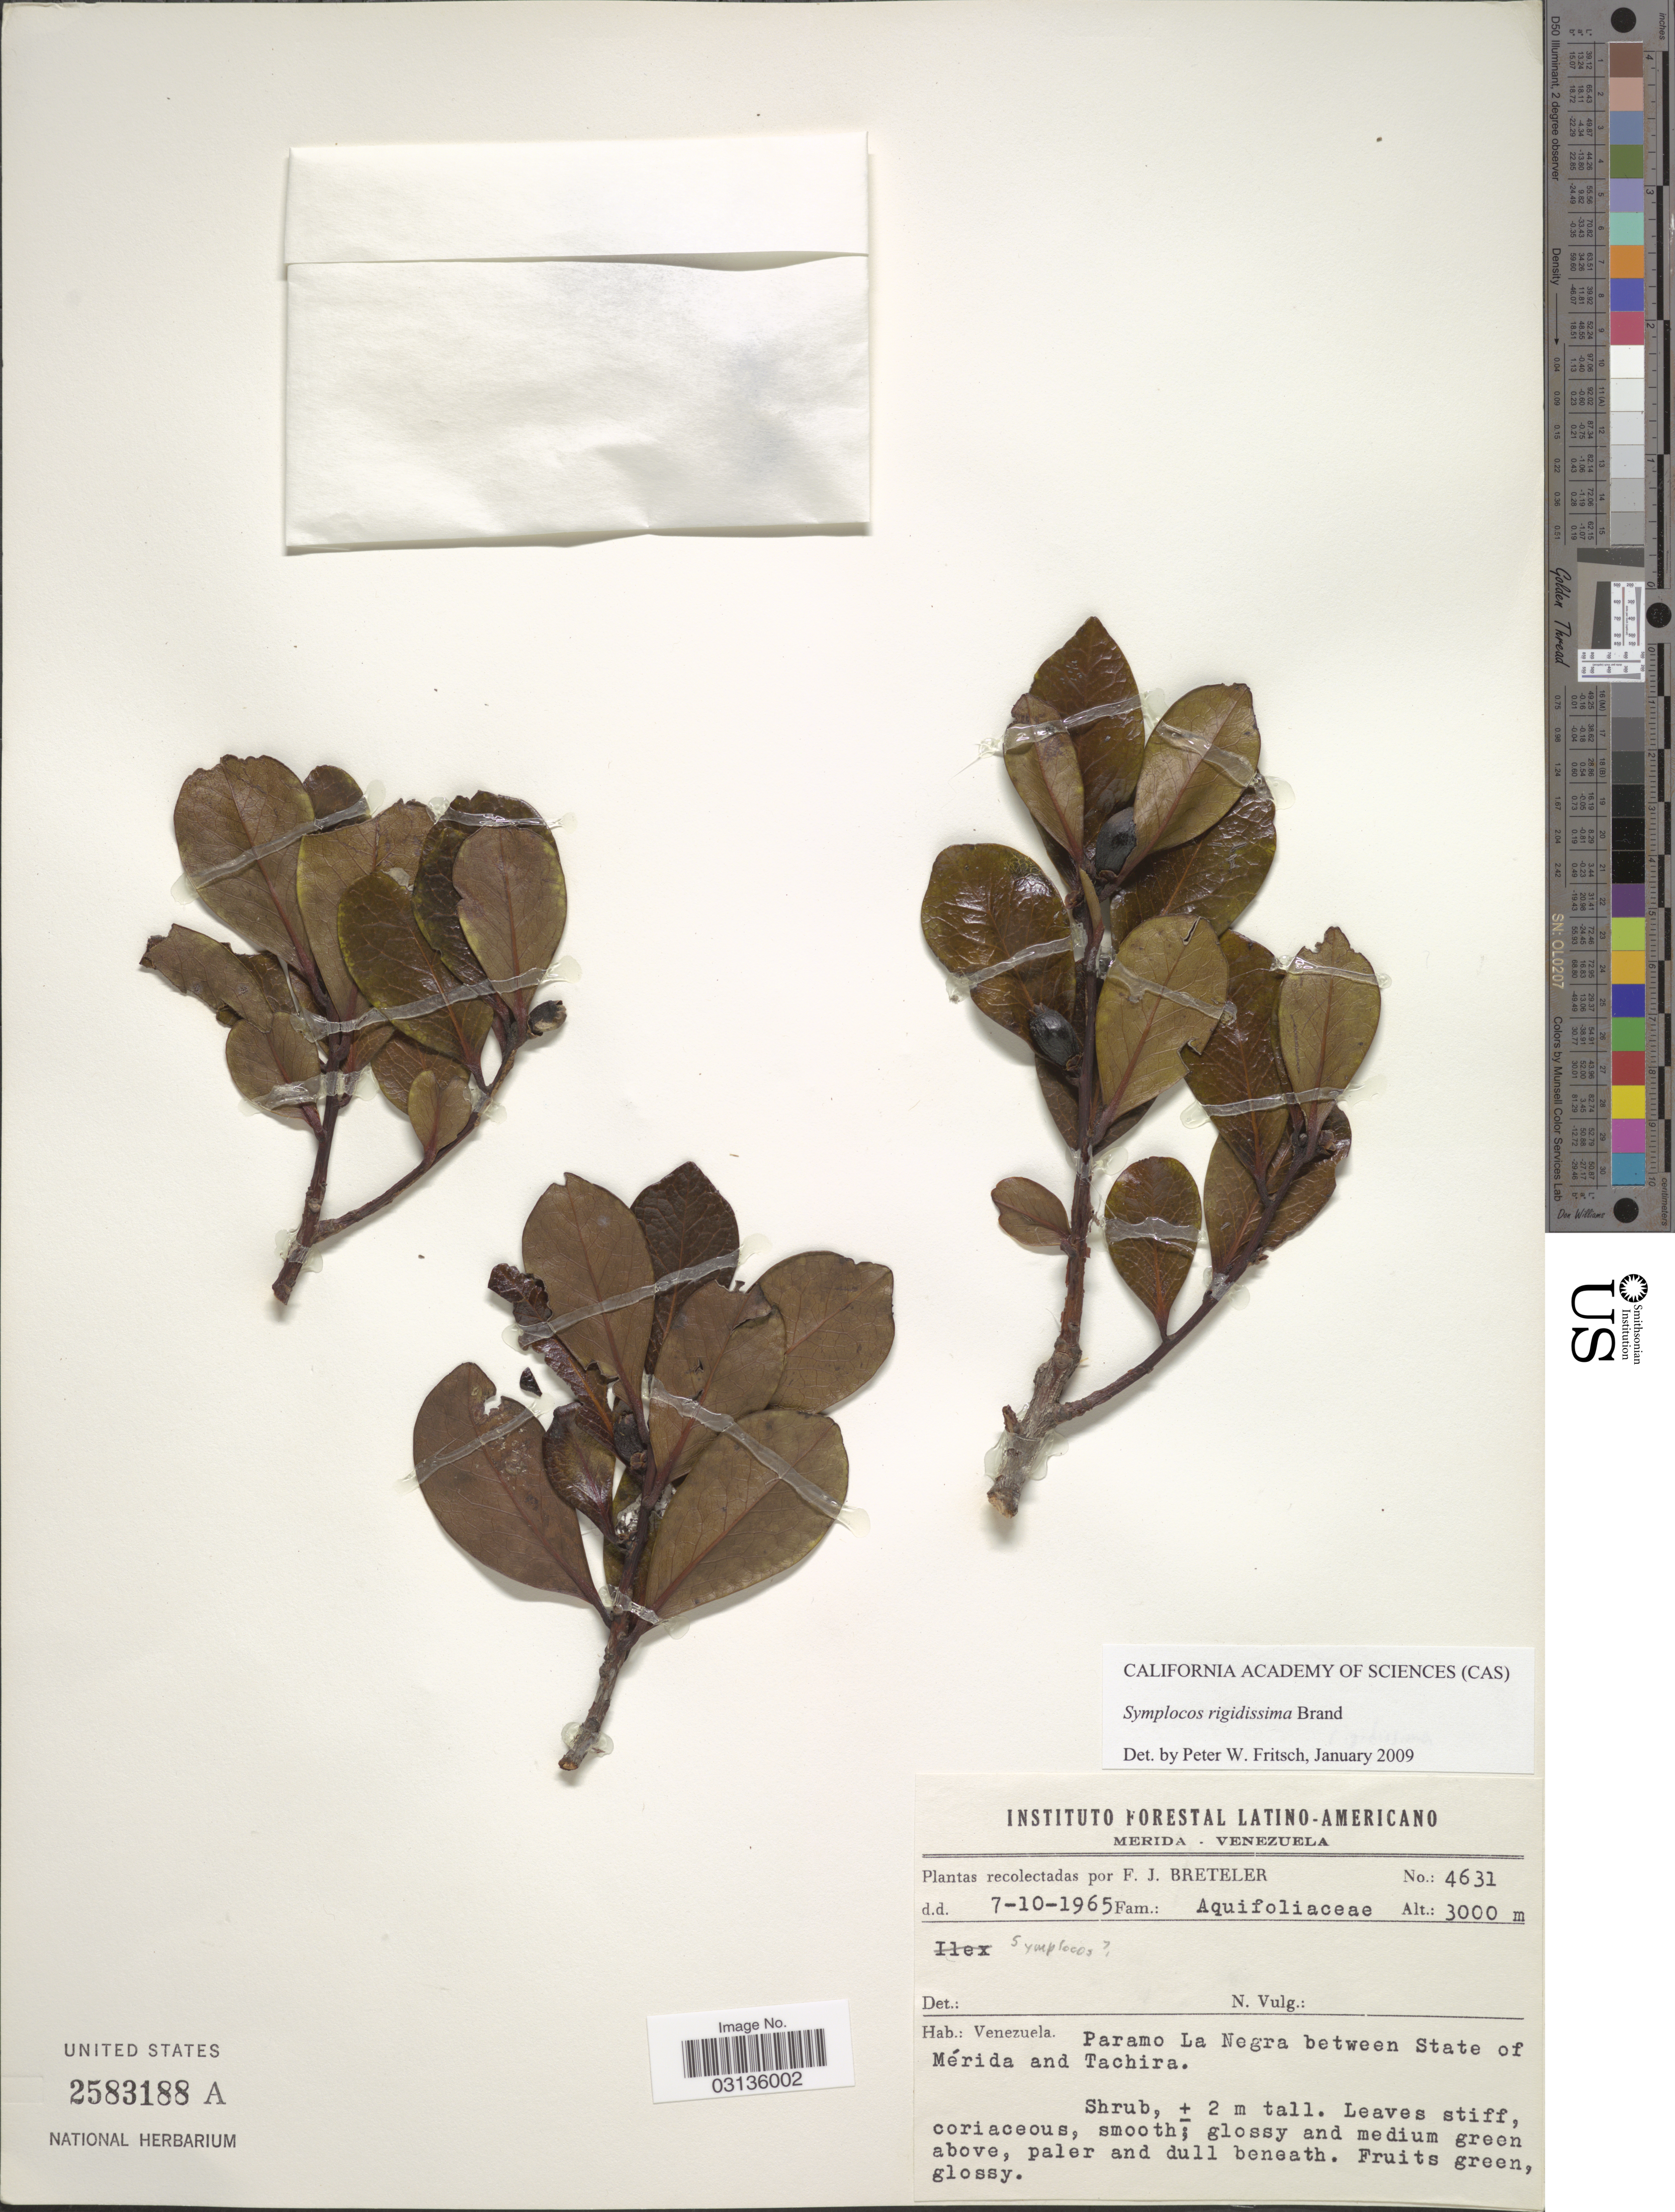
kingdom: Plantae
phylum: Tracheophyta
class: Magnoliopsida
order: Ericales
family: Symplocaceae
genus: Symplocos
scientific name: Symplocos rigidissima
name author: Brand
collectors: F. J. Breteler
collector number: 4631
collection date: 1965-10-07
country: Venezuela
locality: Paramo La Negra between State of Mérida and Tachira.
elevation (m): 3000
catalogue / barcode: US 2583188A